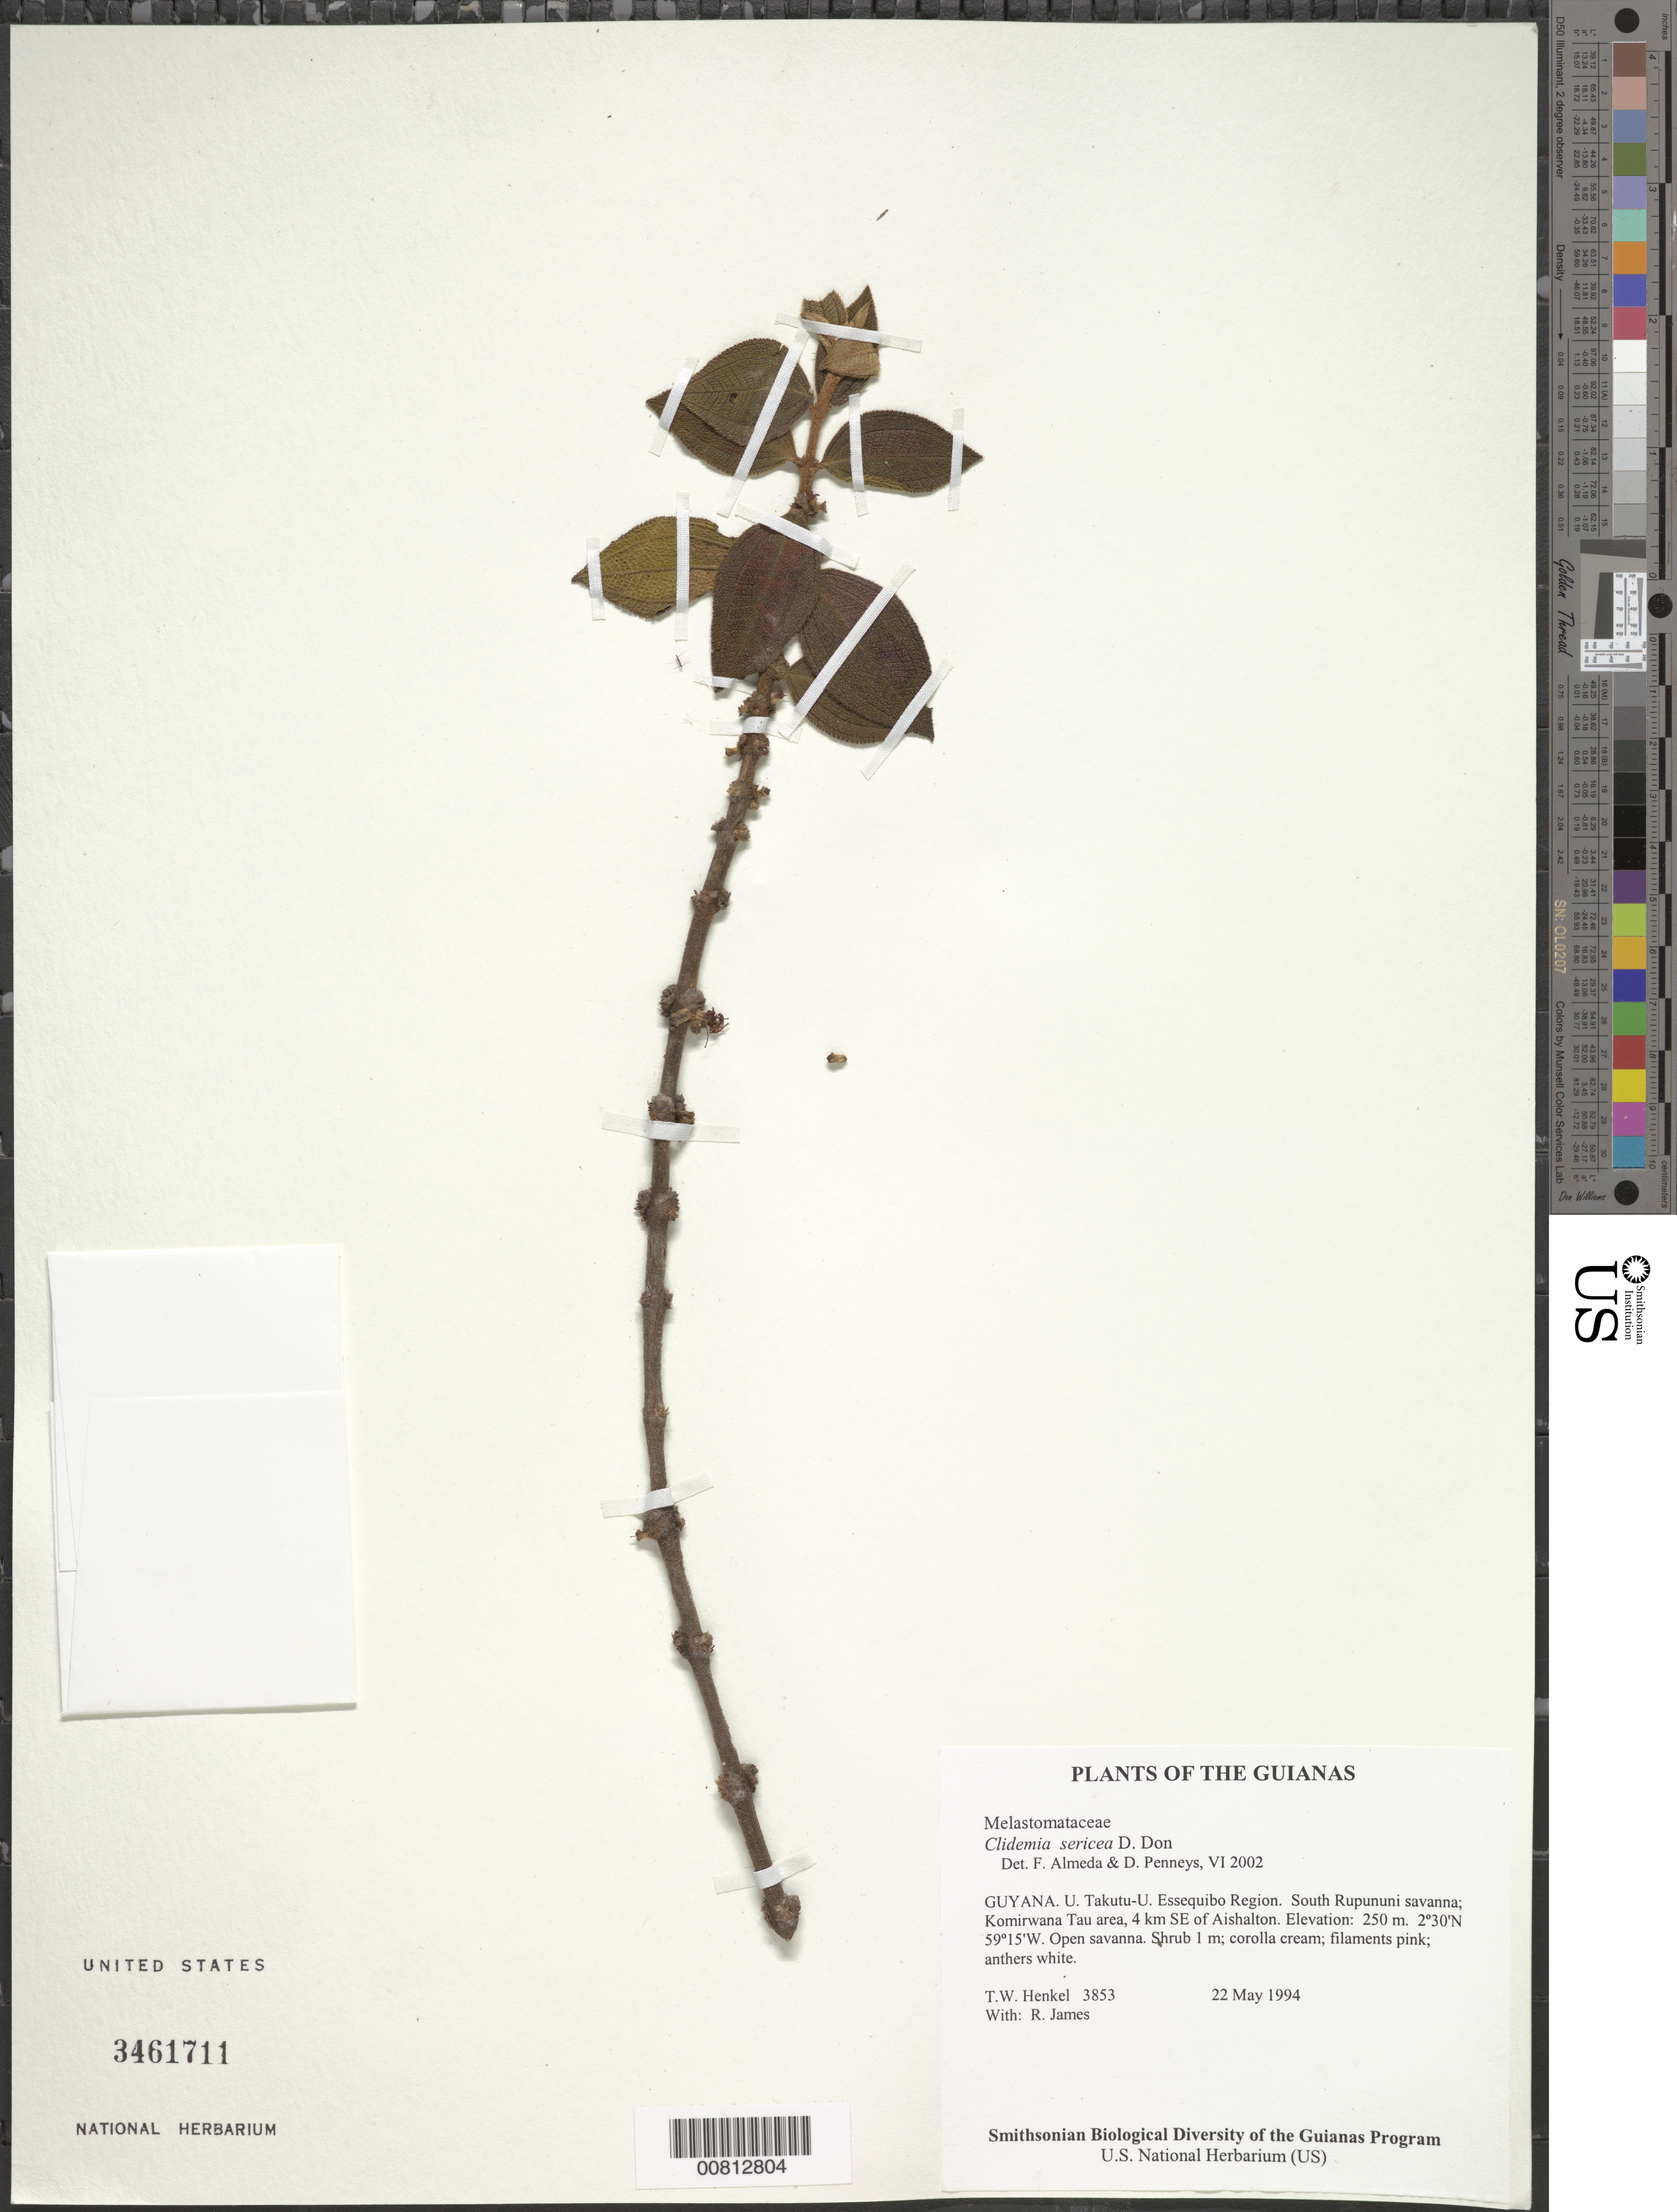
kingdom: Plantae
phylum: Tracheophyta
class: Magnoliopsida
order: Myrtales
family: Melastomataceae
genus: Clidemia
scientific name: Clidemia sericea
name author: D. Don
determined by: Almeda, F.; Penneys, D. S.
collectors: T. Henkel & R. James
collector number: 3853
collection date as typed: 22 May 1994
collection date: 1994-05-22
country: Guyana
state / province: U. Takutu-U. Essequibo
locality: South Rupununi savanna; Komirwana Tau area, 4 km SE of Aishalton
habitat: Open savanna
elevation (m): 250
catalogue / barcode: US 3461711